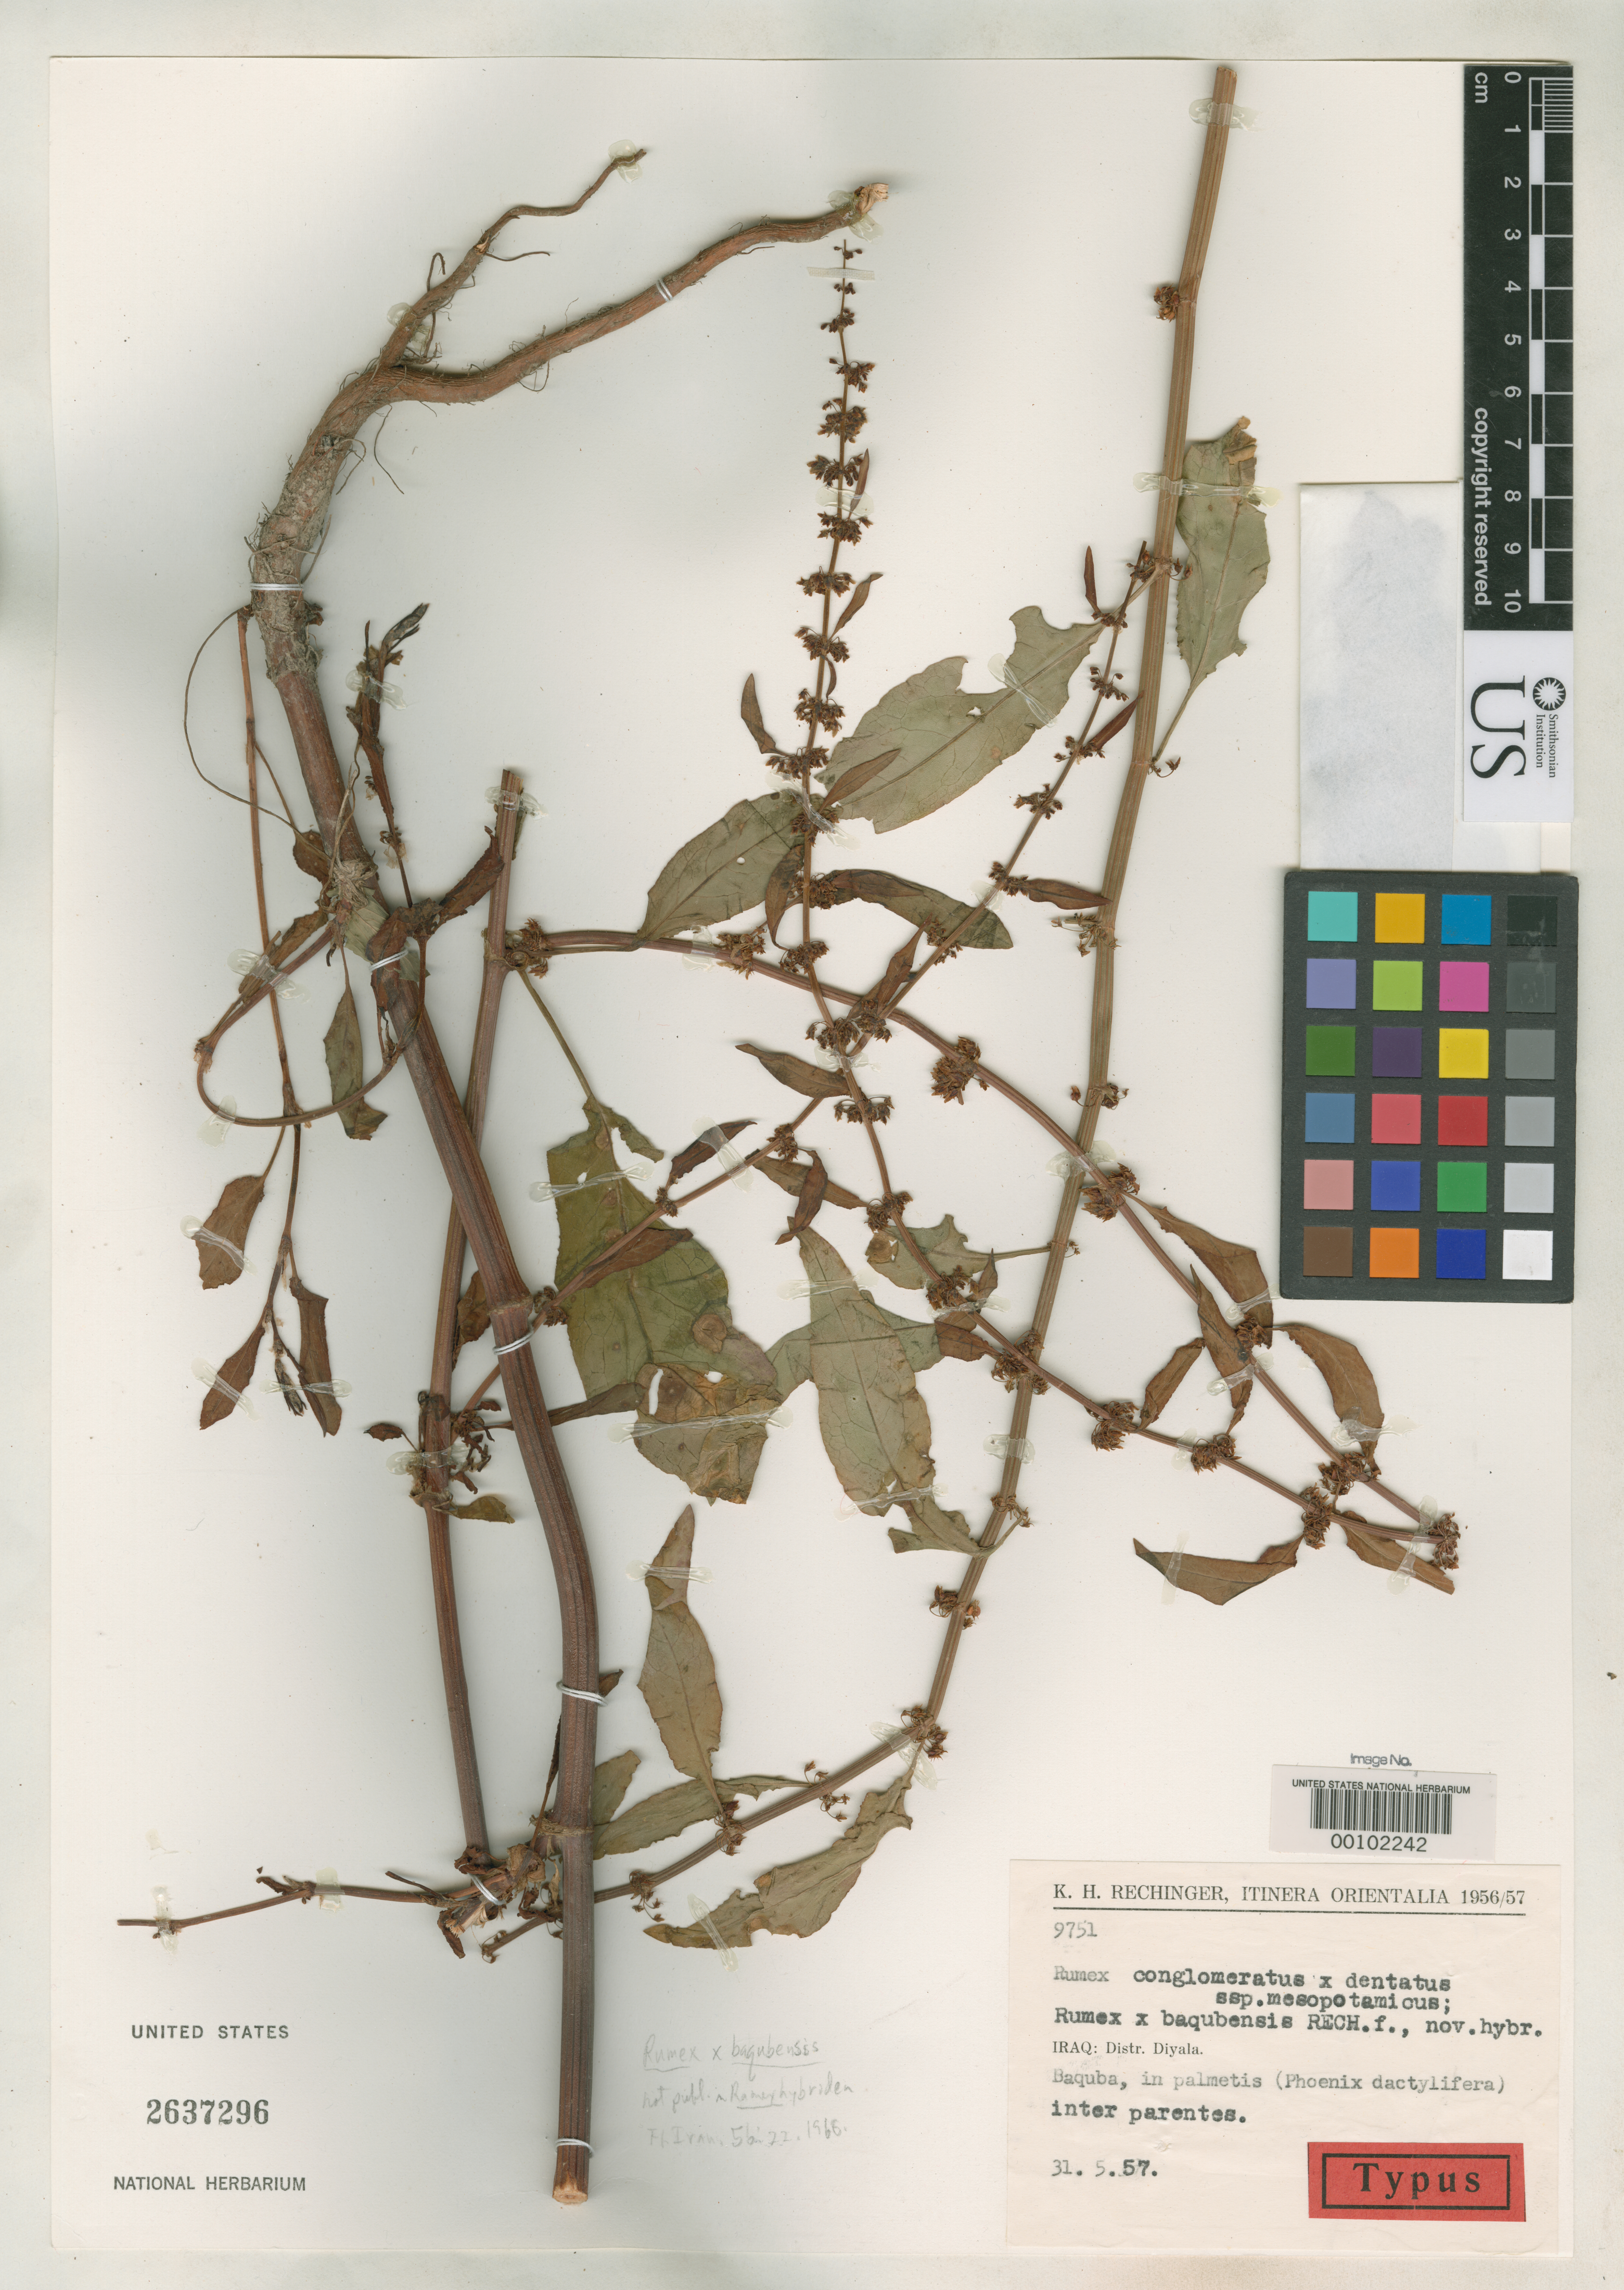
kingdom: Plantae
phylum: Tracheophyta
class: Magnoliopsida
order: Caryophyllales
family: Polygonaceae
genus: Rumex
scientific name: Rumex baqubensis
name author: Rech. f.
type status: Type Collection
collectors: K. H. Rechinger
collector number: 9751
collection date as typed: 31 May 1957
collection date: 1957-05-31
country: Iraq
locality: Diyala, Baquba.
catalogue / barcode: US 2637296